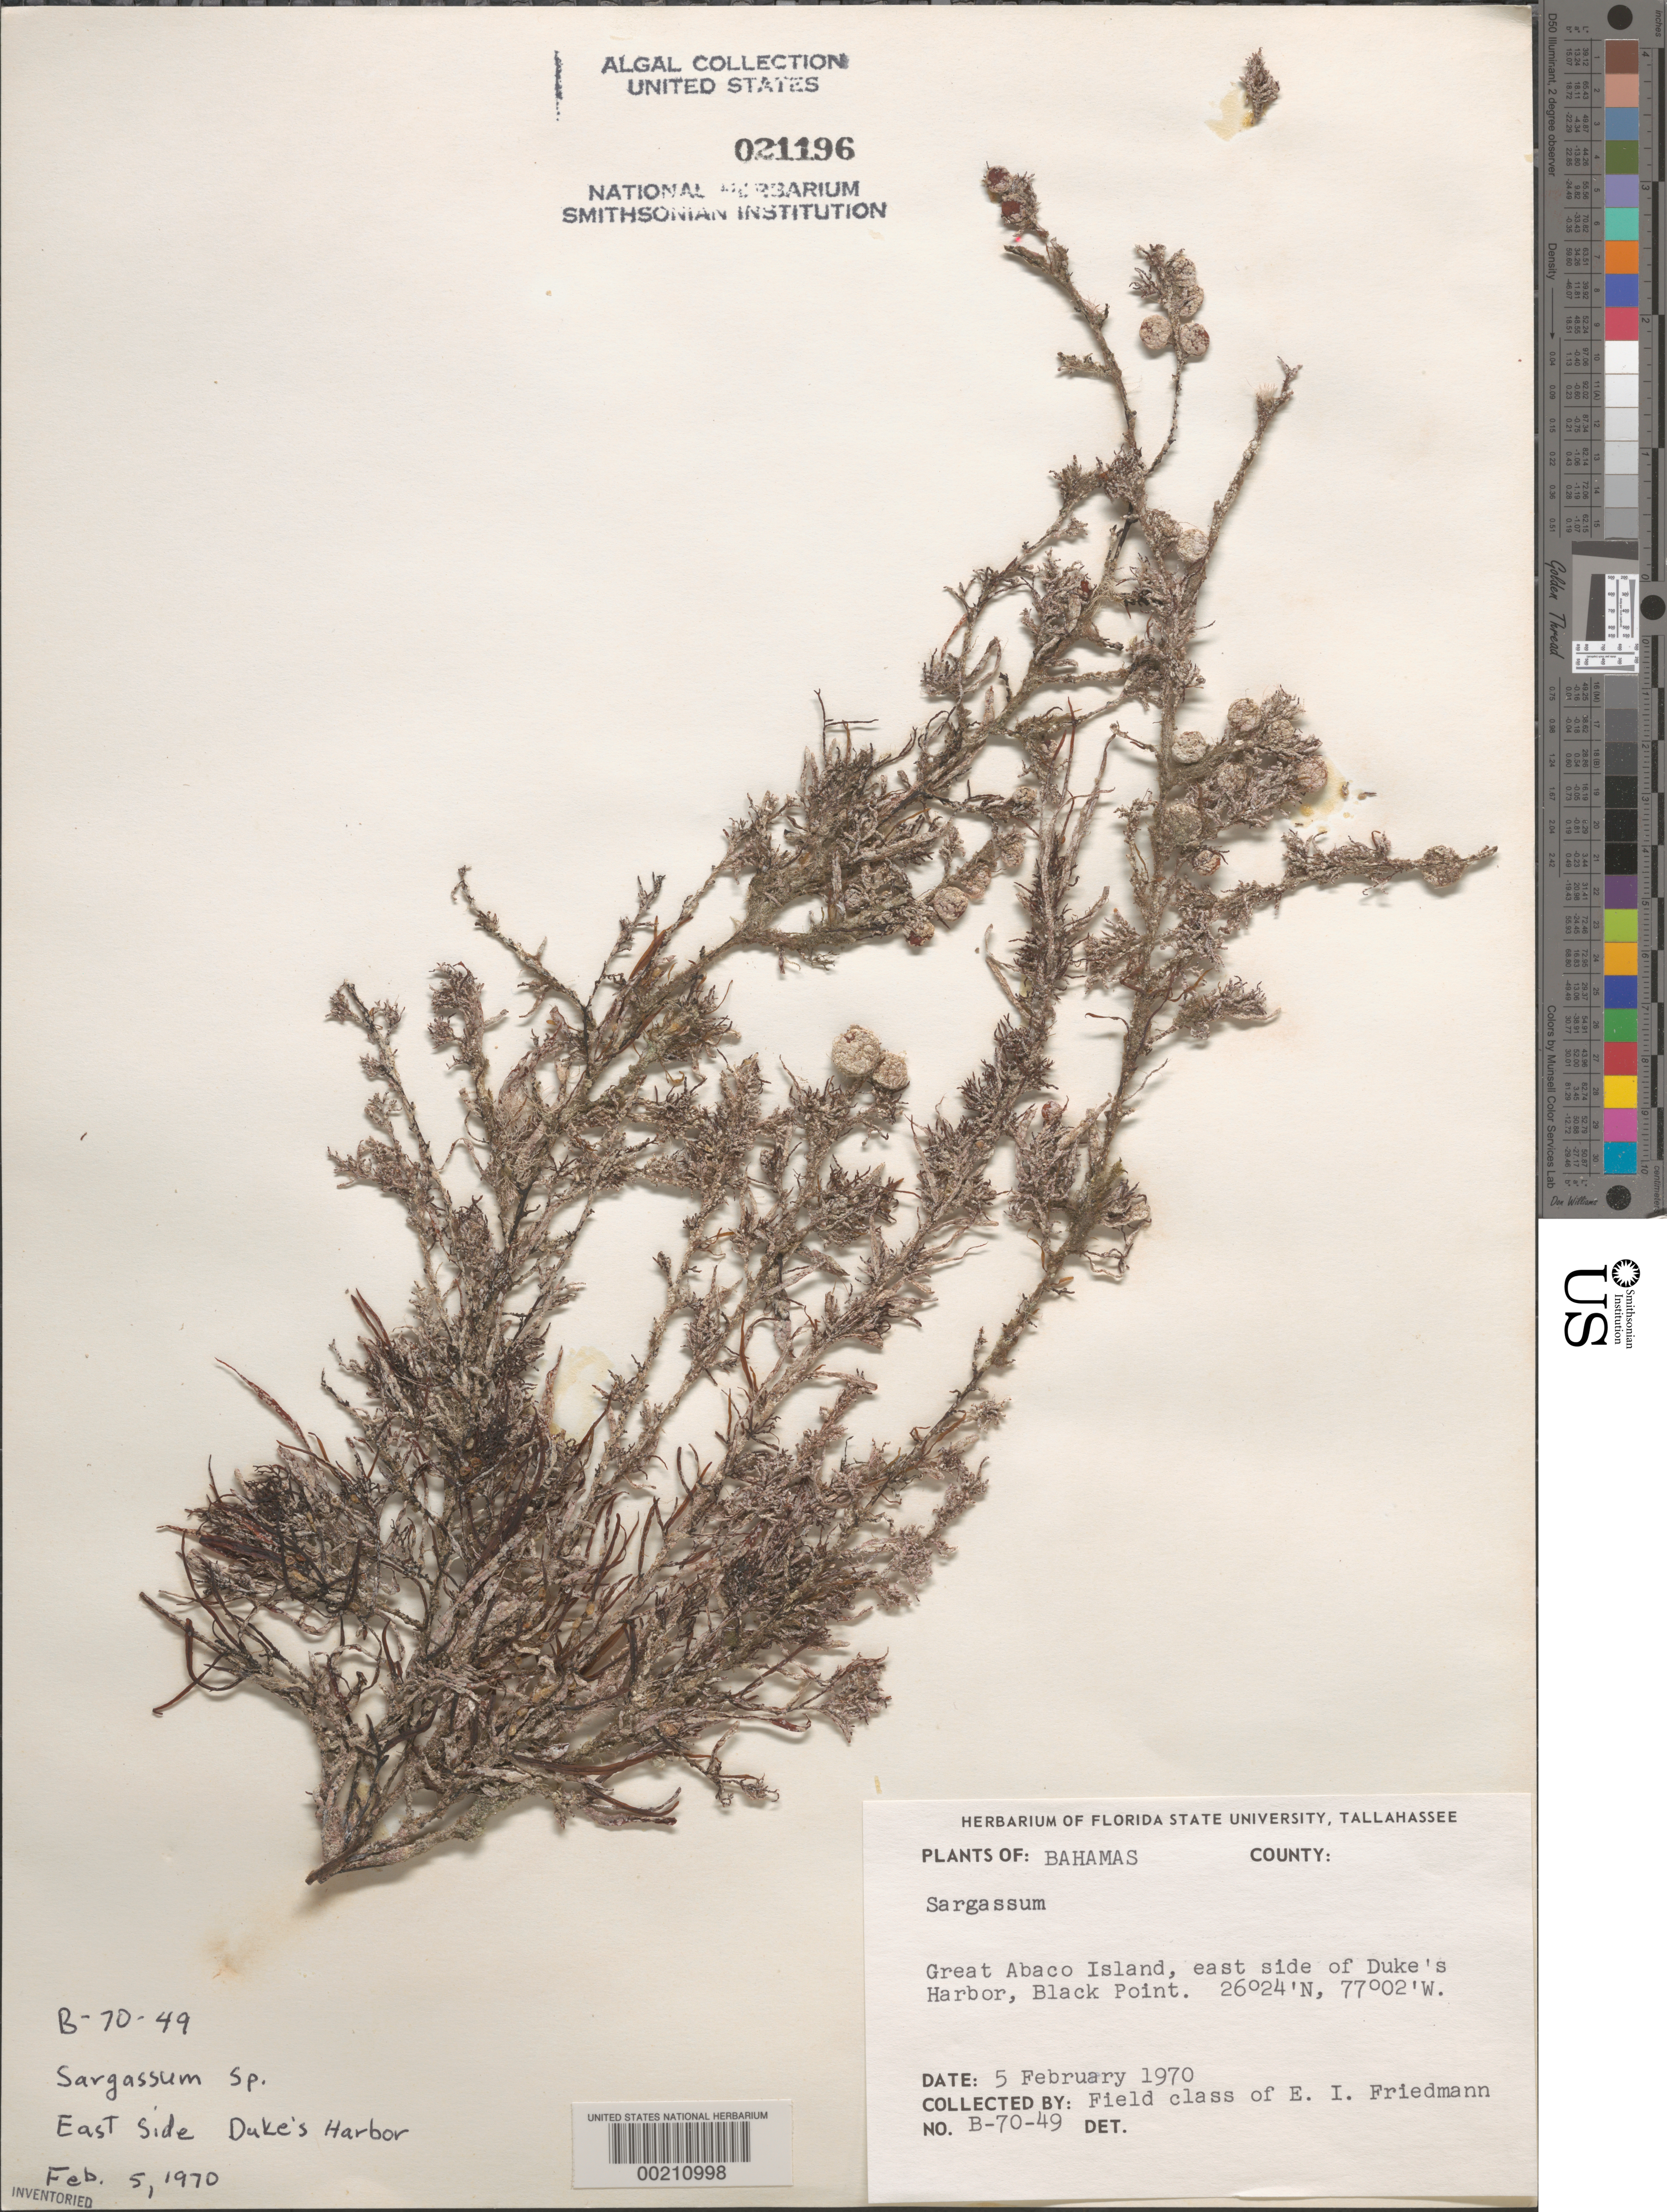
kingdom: Chromista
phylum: Ochrophyta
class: Phaeophyceae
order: Fucales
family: Sargassaceae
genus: Sargassum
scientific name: Sargassum sp.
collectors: E. Friedmann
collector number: B-70-49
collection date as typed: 05 Feb 1970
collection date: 1970-02-05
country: Bahamas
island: Great Abaco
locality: Black Point, Duke's Harbor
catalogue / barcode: US 21196